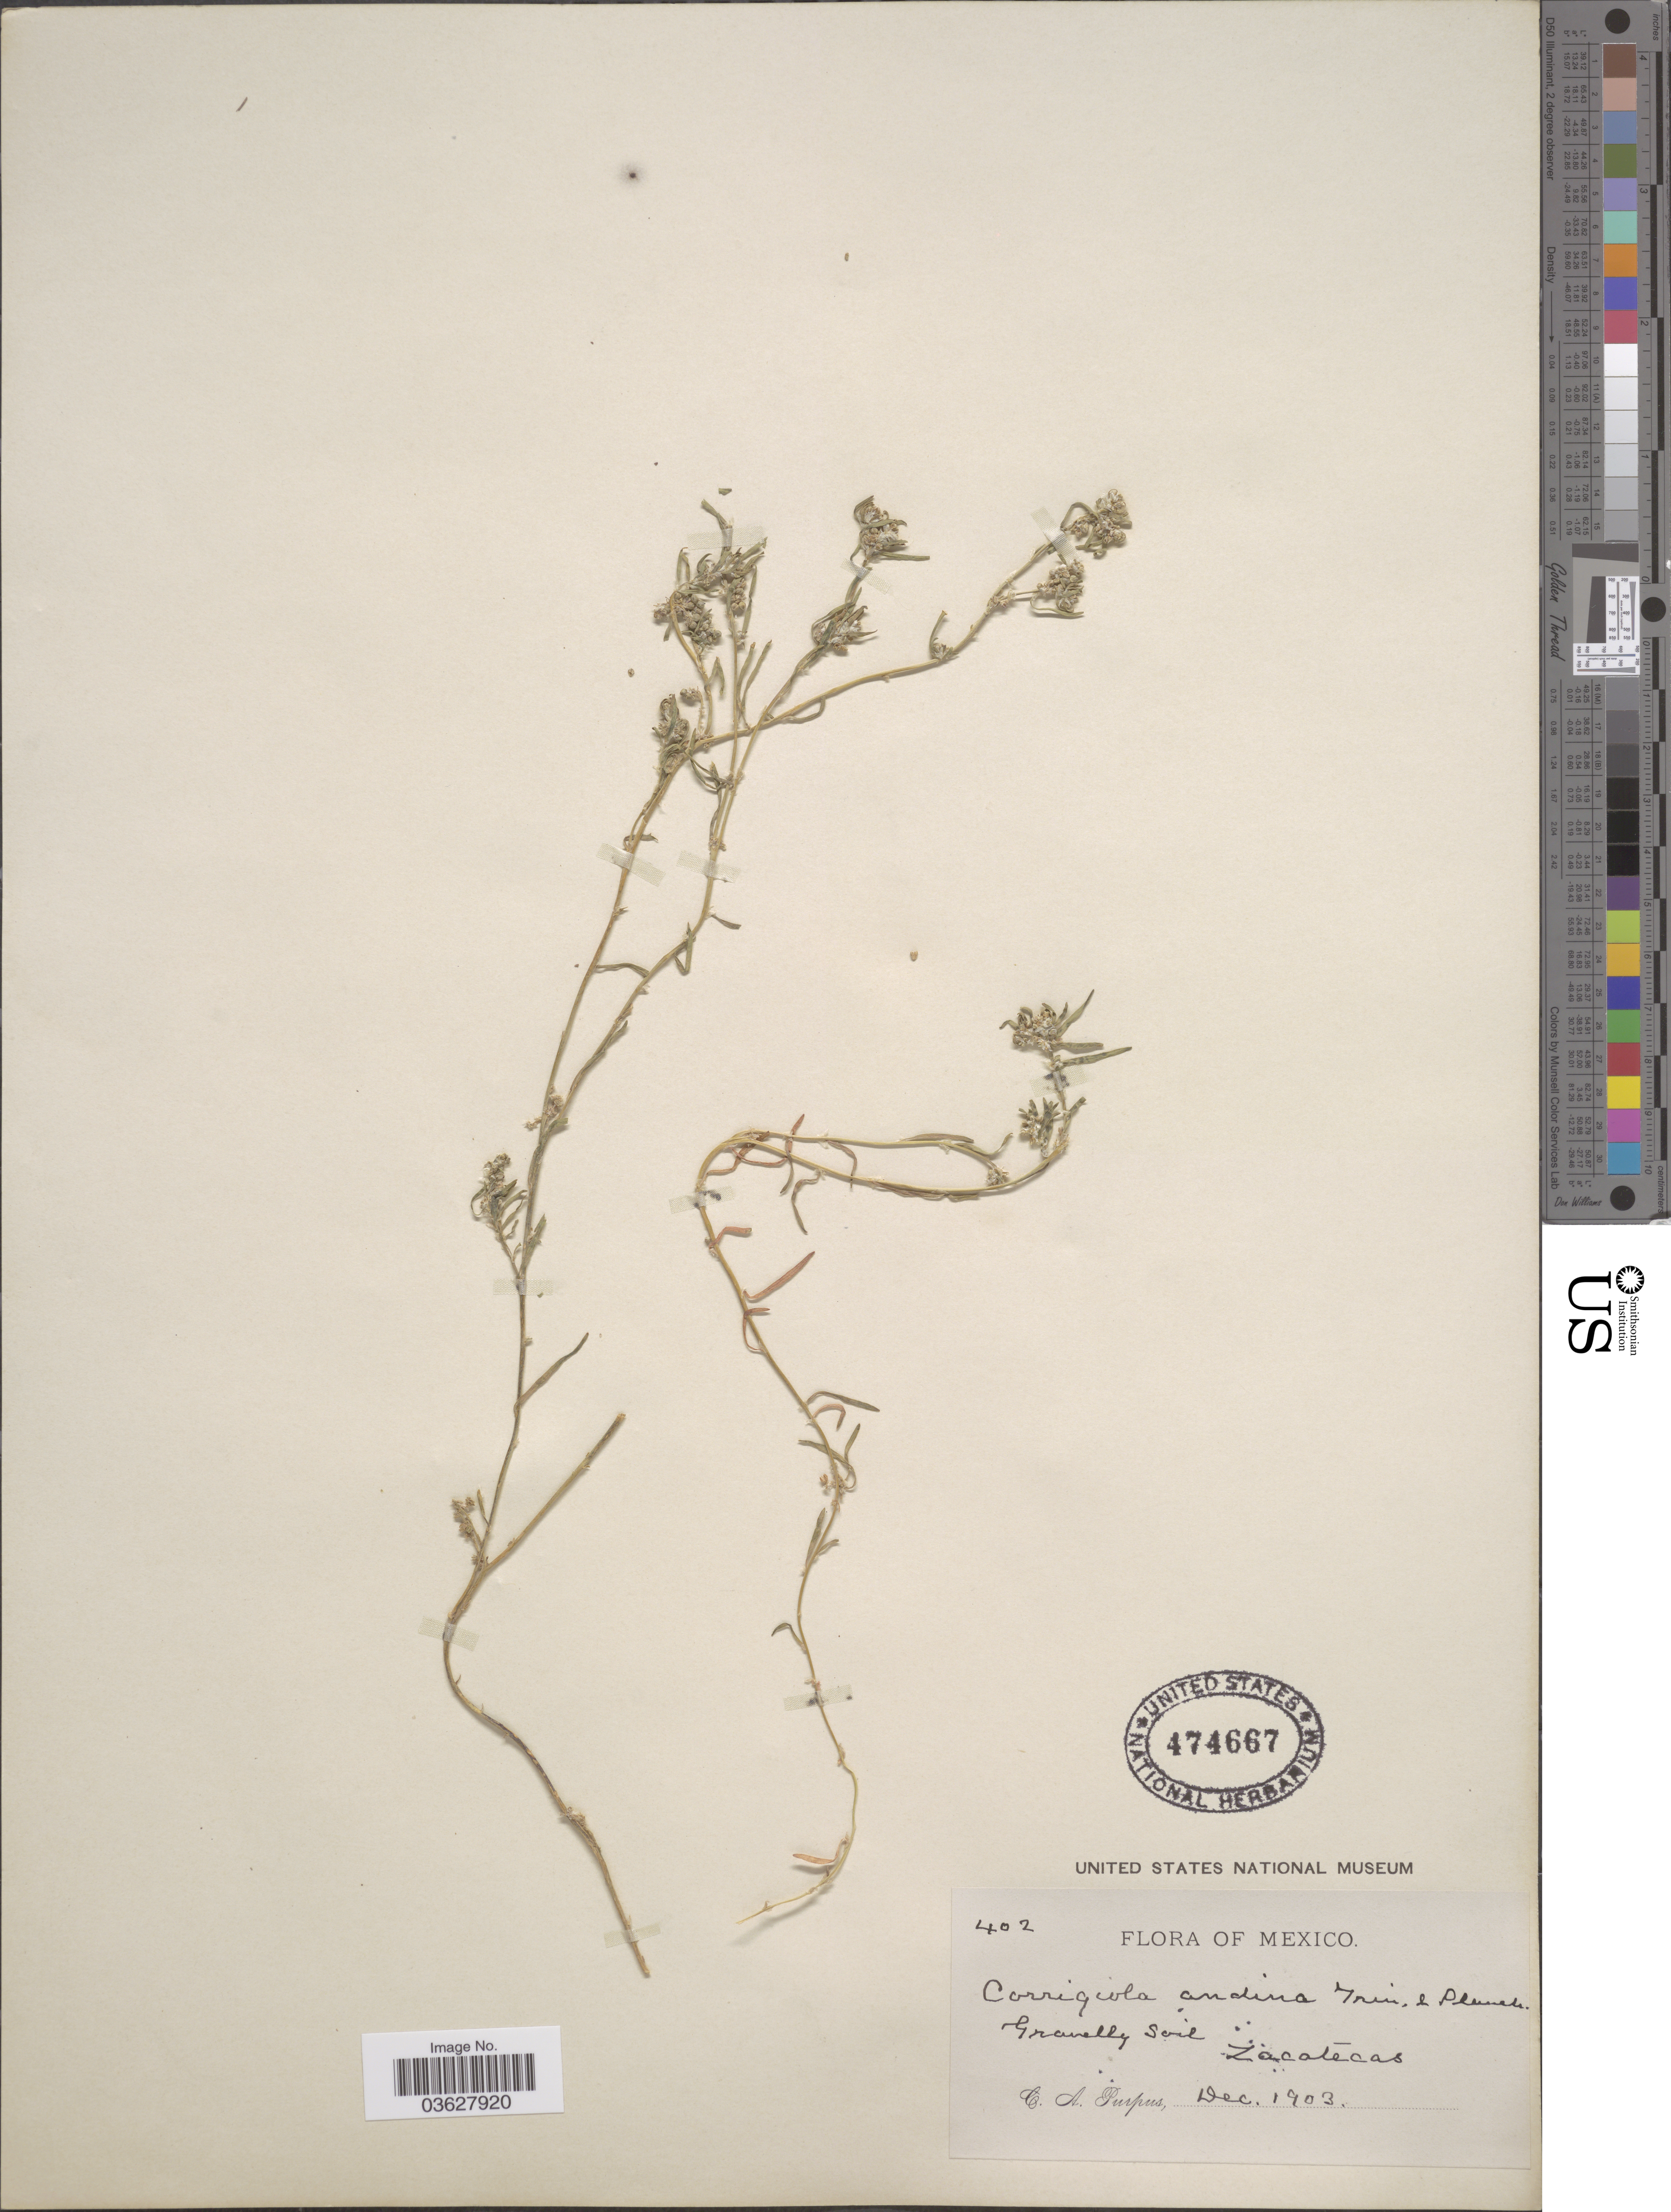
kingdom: Plantae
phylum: Tracheophyta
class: Magnoliopsida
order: Caryophyllales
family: Caryophyllaceae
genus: Corrigiola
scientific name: Corrigiola sp.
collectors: C. A. Purpus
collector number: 402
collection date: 1903-12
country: Mexico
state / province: Zacatecas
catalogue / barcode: US 474667